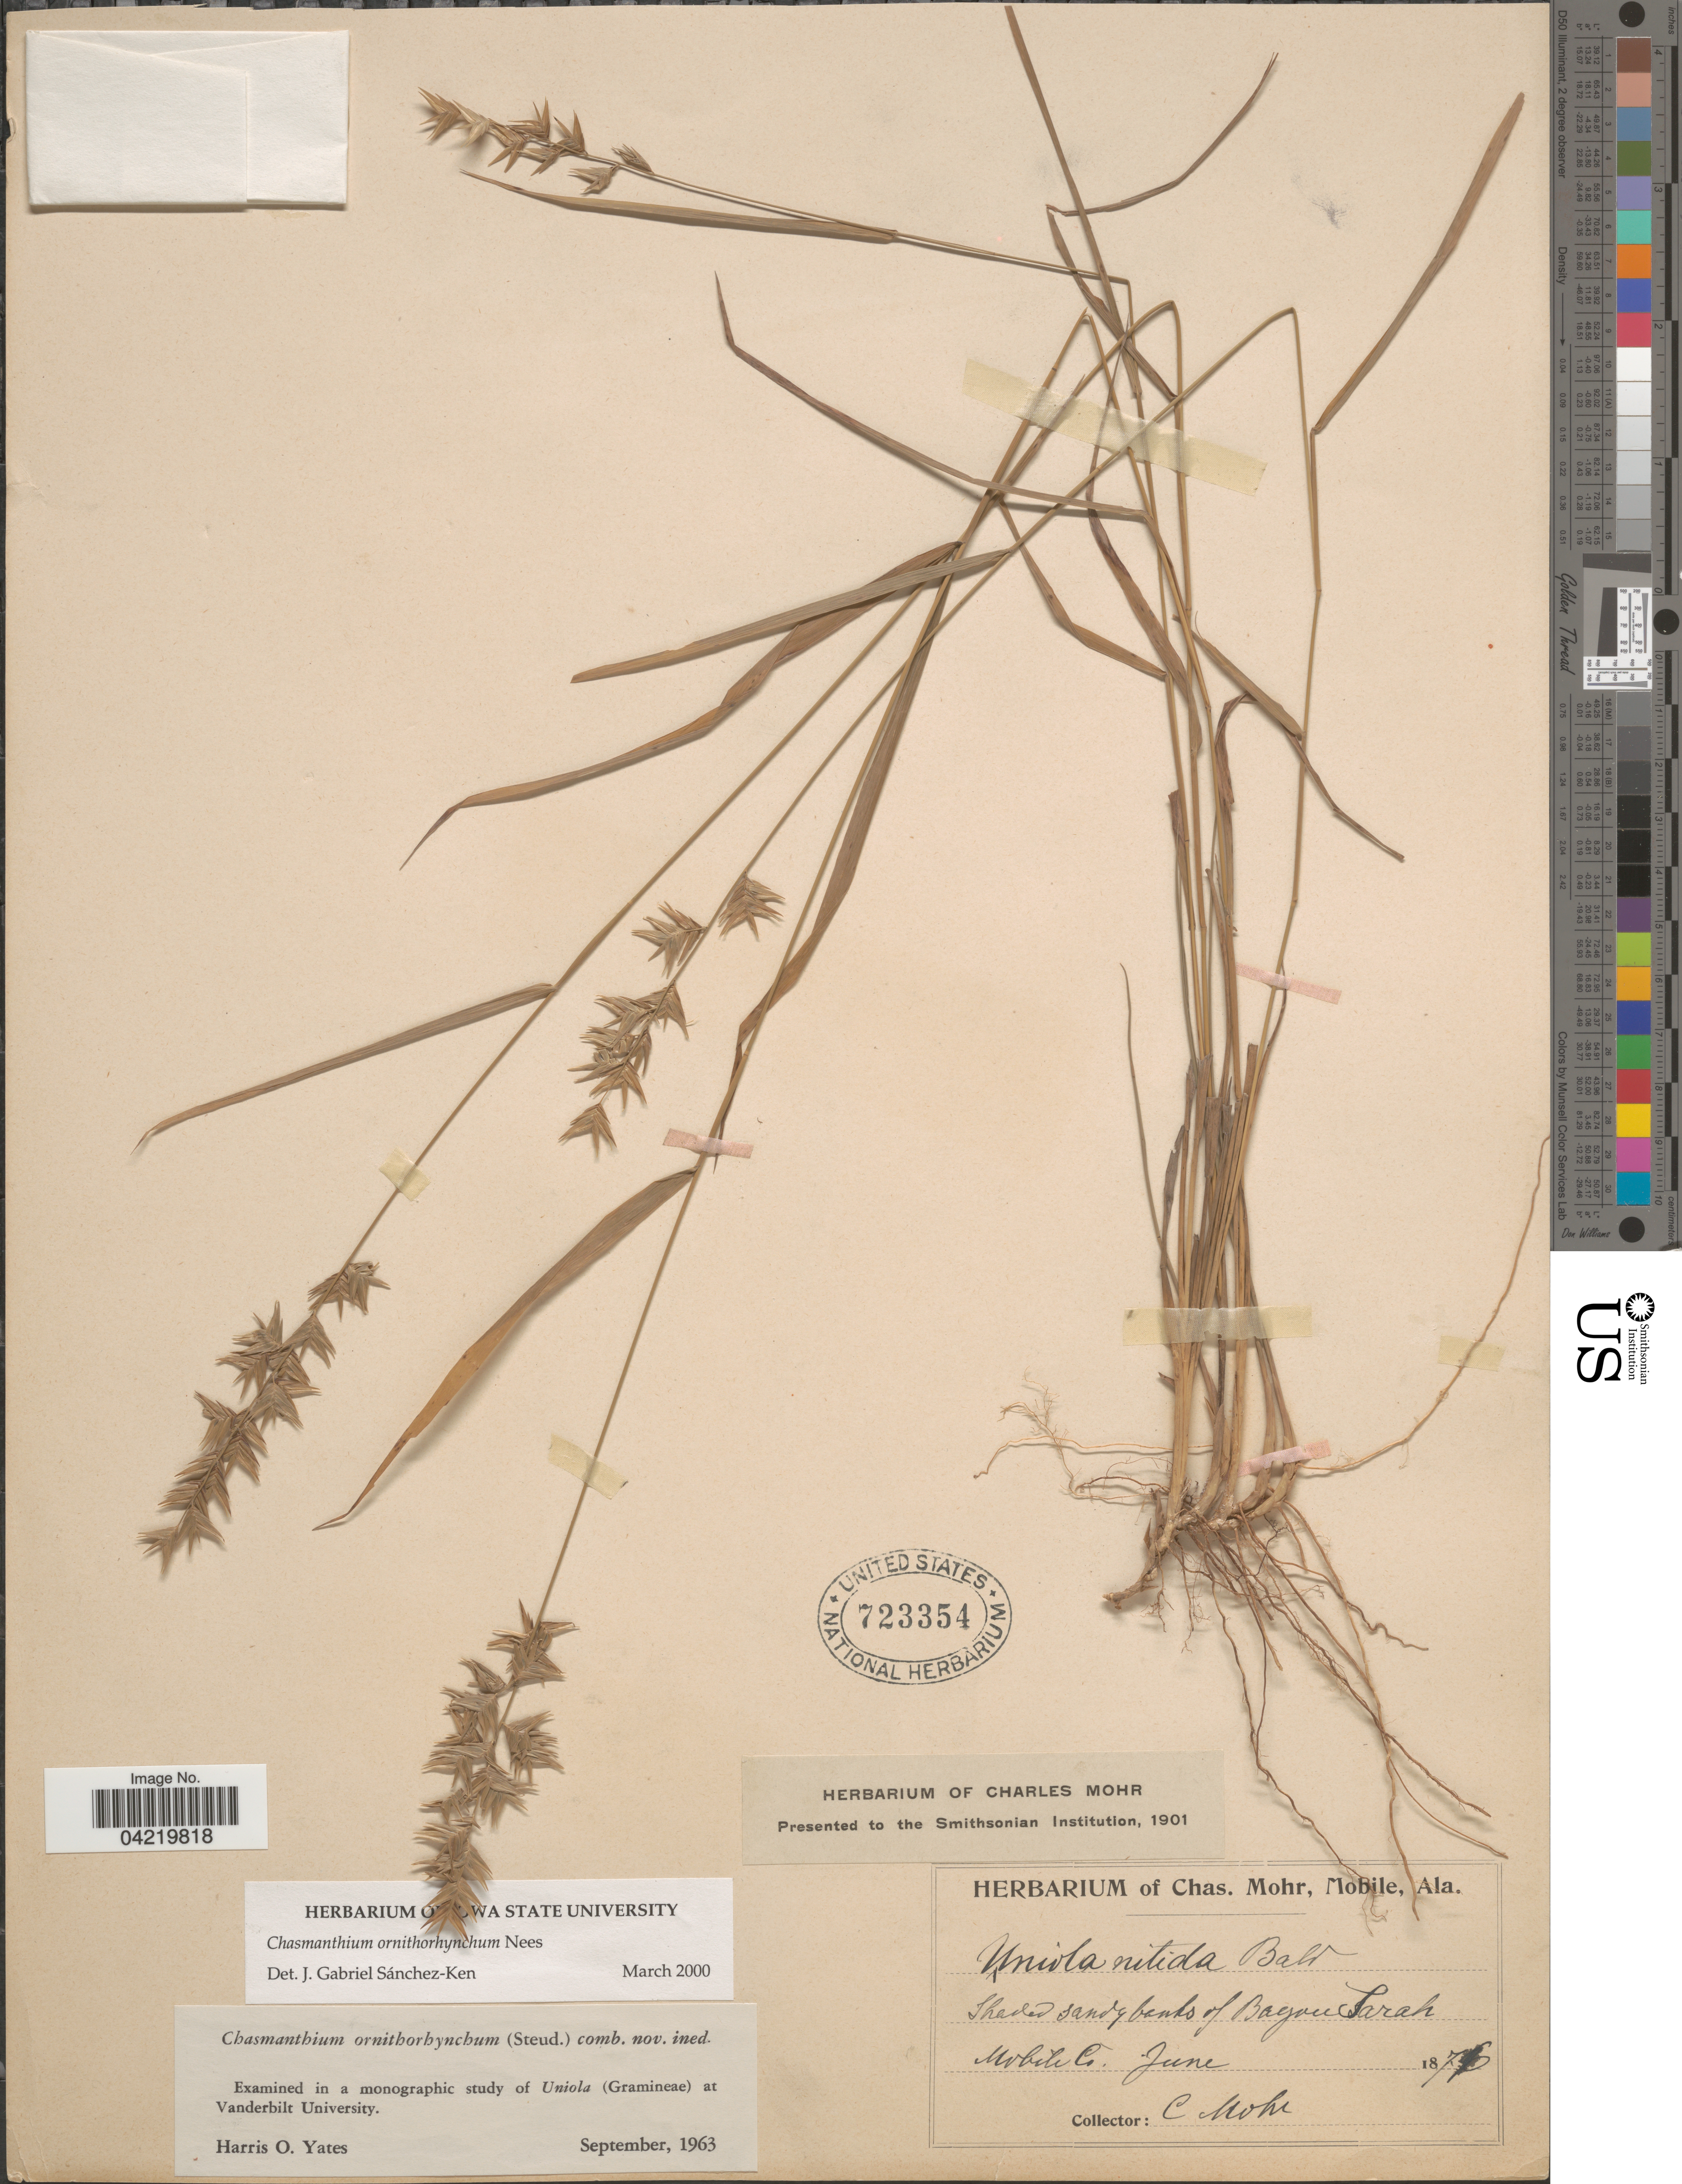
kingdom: Plantae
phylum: Tracheophyta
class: Liliopsida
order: Poales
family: Poaceae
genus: Chasmanthium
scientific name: Chasmanthium ornithorhynchum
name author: Nees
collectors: Mohr, C. T. (herbarium)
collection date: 1875-06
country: United States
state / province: Alabama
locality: Shaded sandy banks of Bayou Sara. Mobile Co.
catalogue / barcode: US 723354